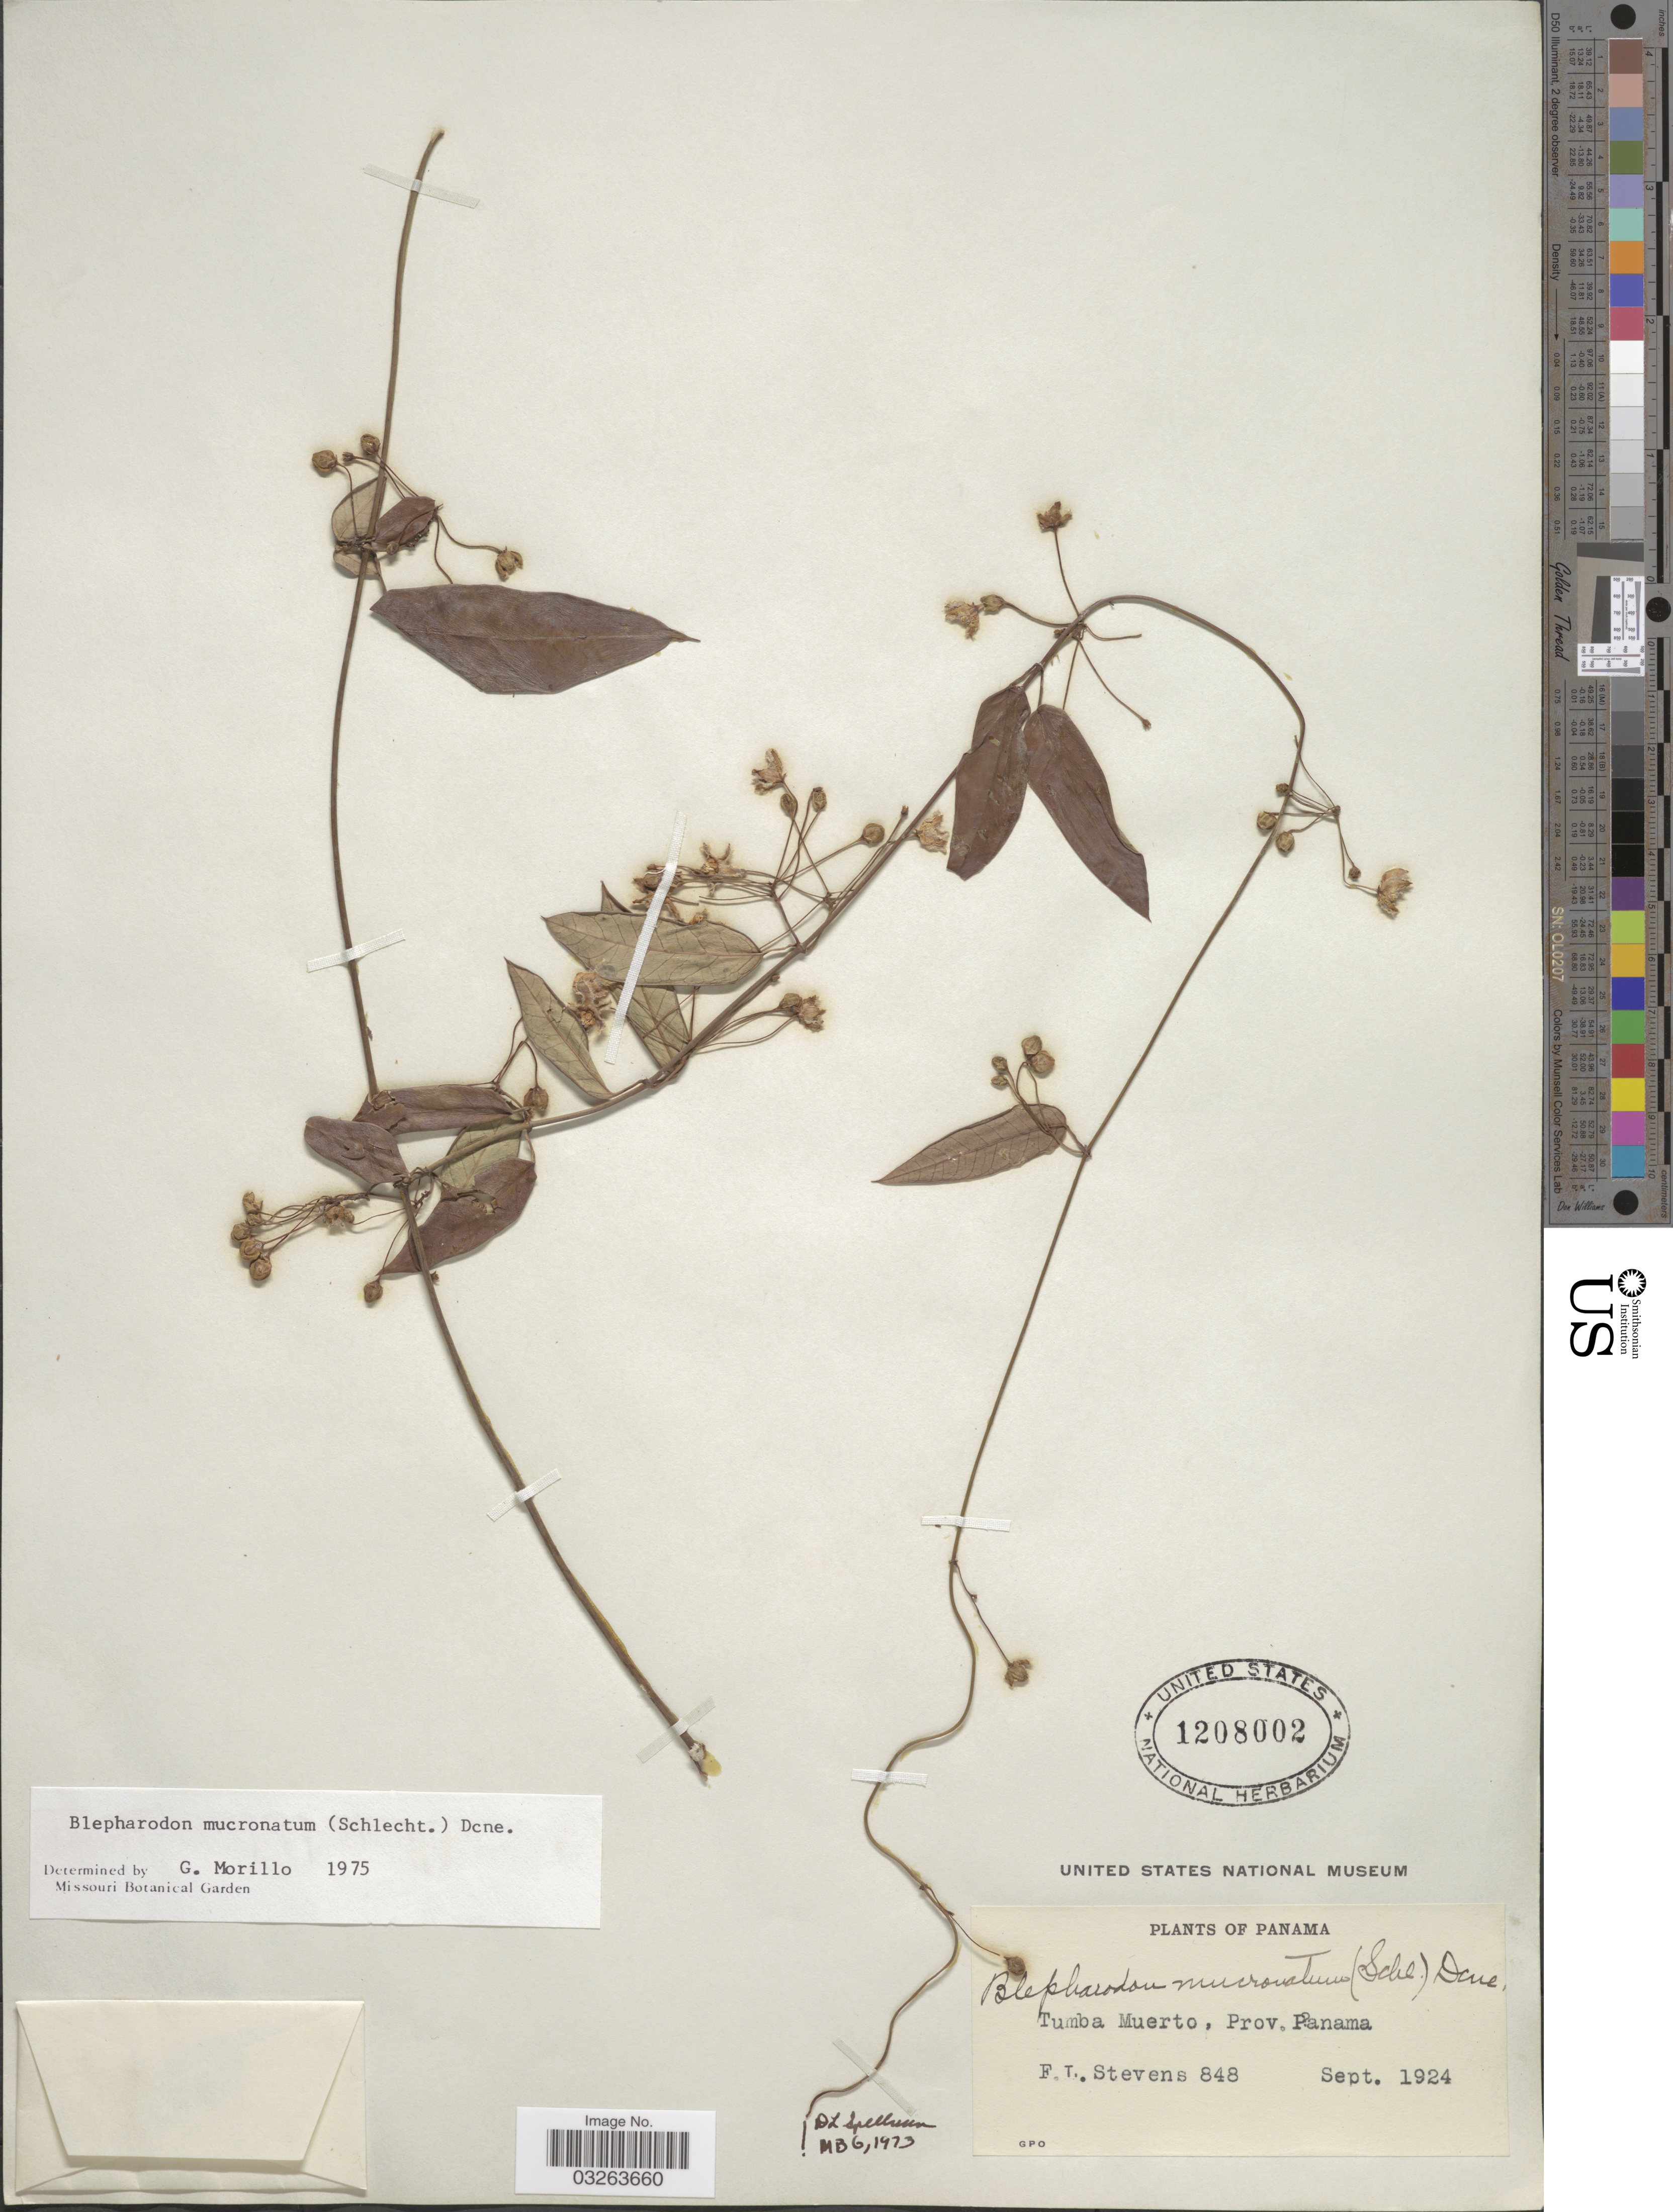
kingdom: Plantae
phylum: Tracheophyta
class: Magnoliopsida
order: Gentianales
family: Apocynaceae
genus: Blepharodon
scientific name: Blepharodon mucronatum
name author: (Schltdl.) Decne.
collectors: F. L. Stevens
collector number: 848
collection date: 1924-09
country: Panama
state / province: Panamá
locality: Tumba Muerto.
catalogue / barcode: US 1208002